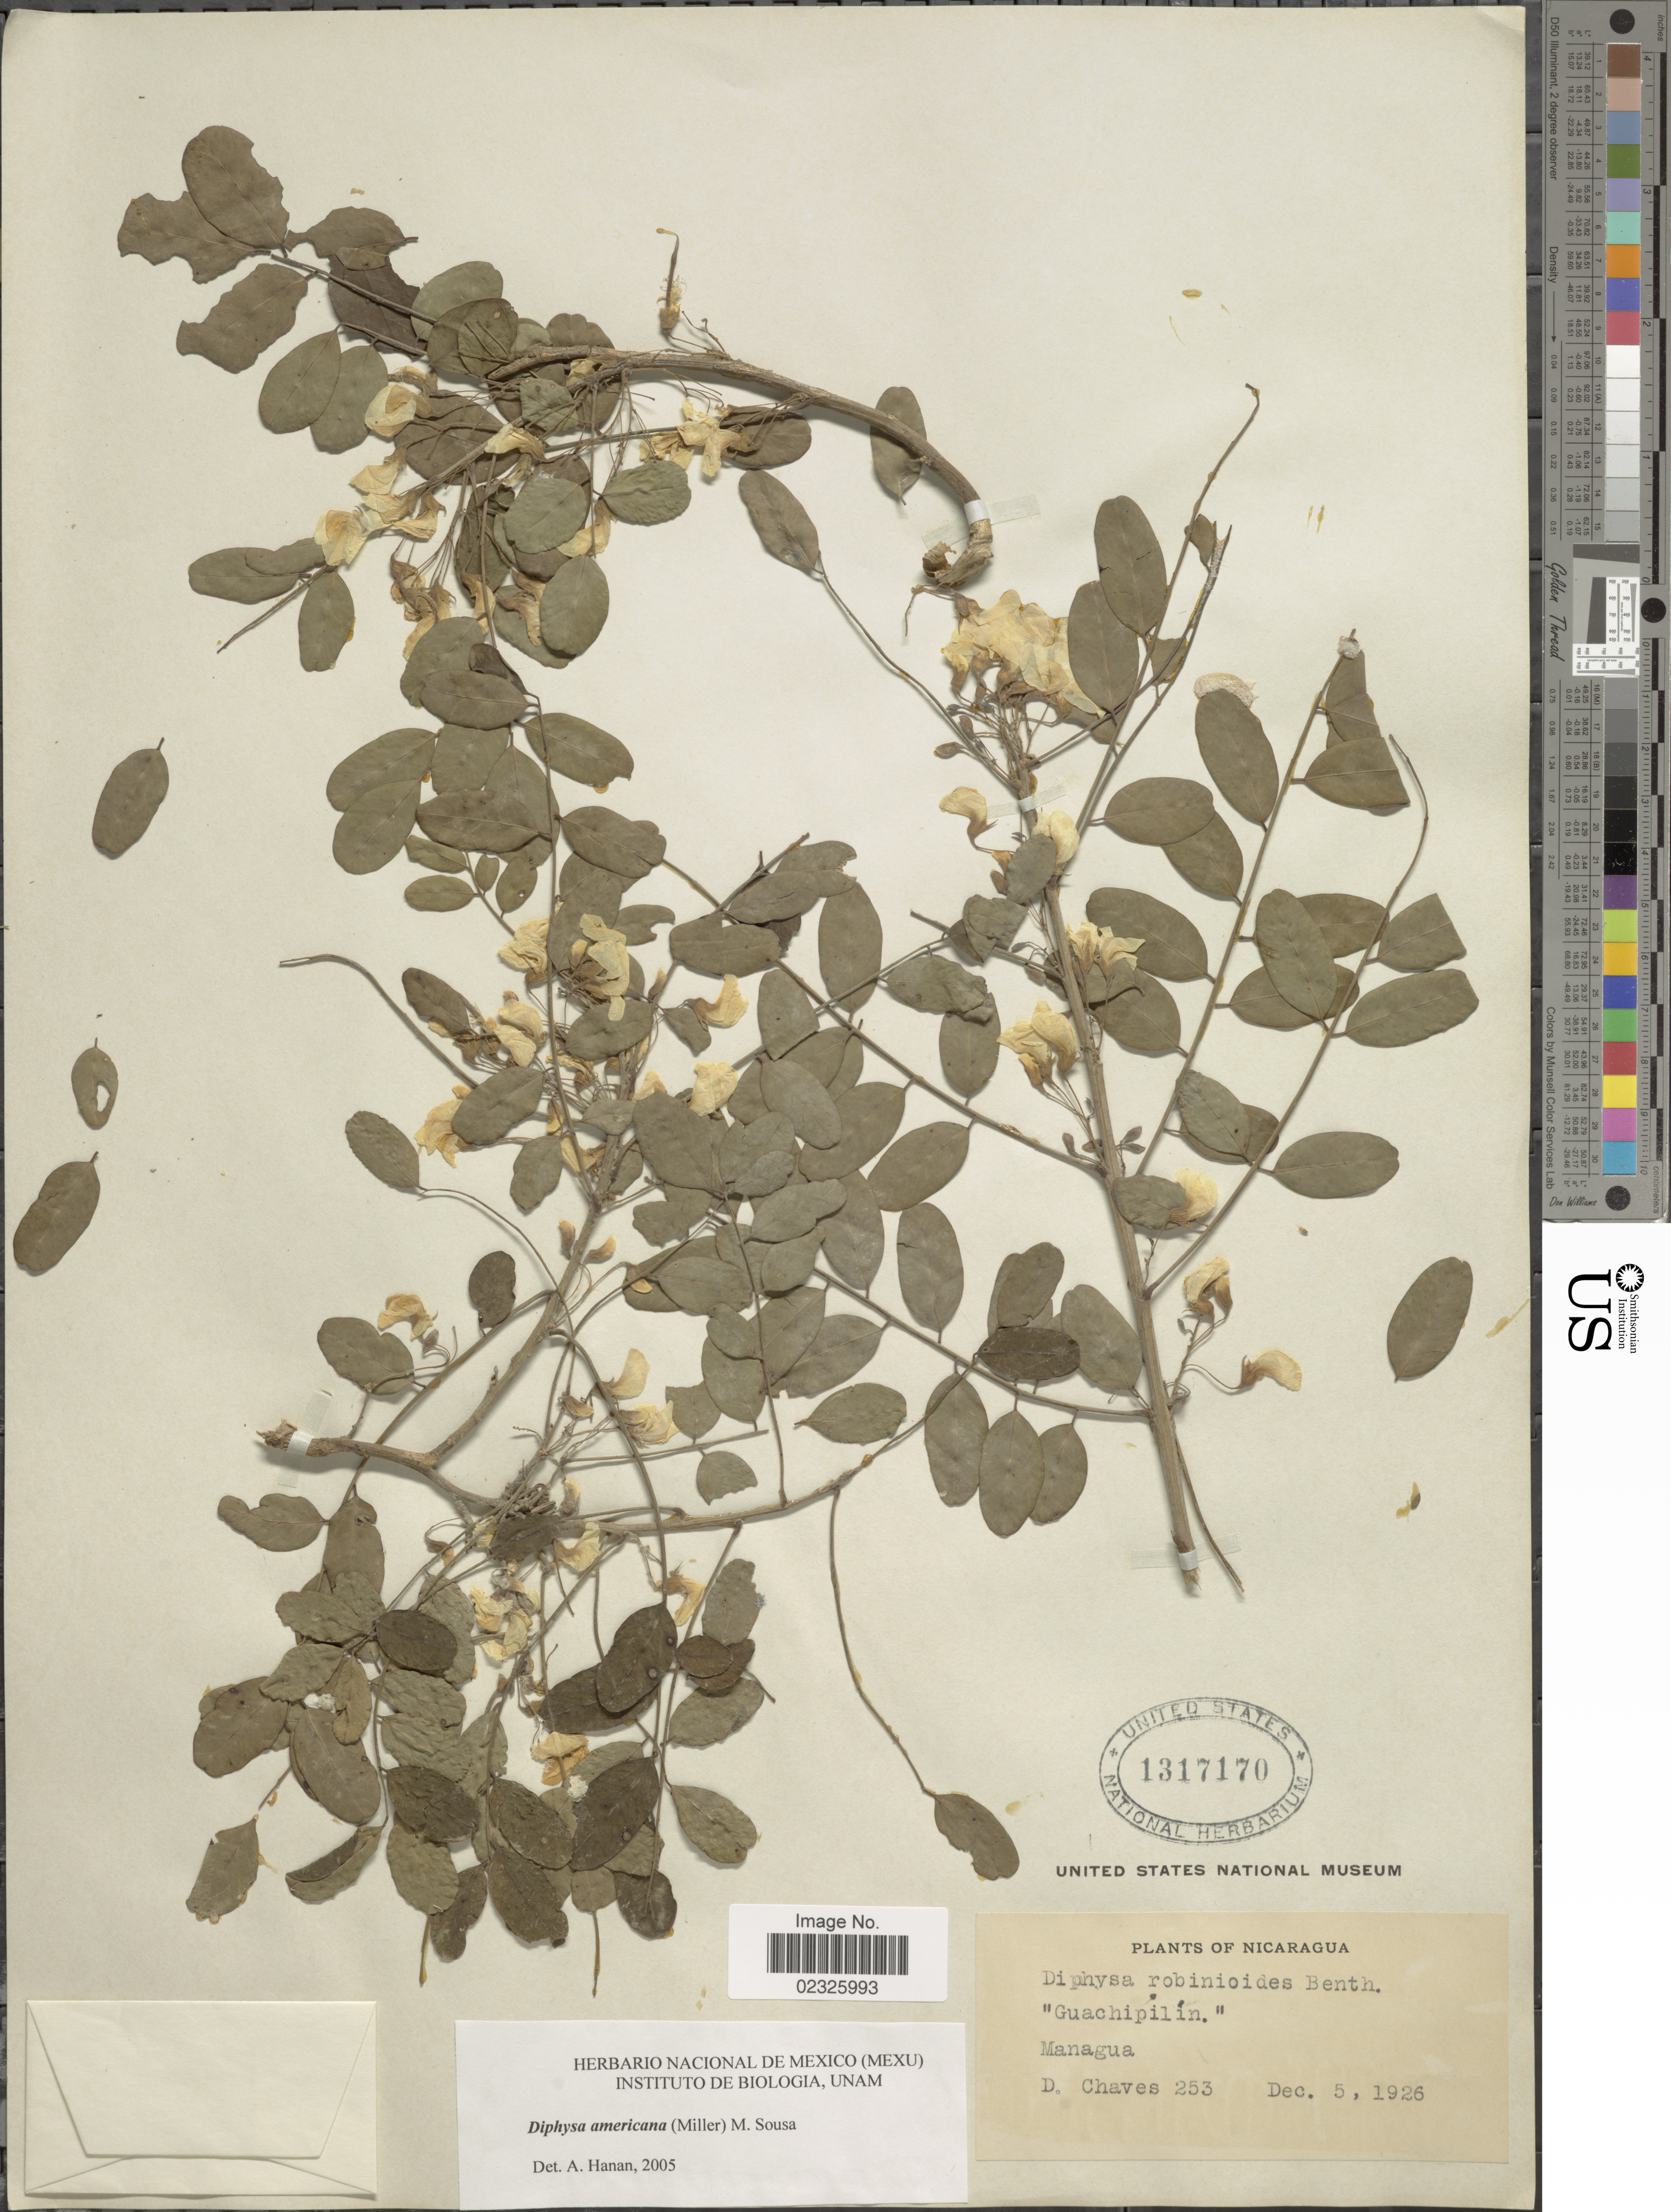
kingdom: Plantae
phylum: Tracheophyta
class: Magnoliopsida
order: Fabales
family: Fabaceae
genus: Diphysa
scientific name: Diphysa americana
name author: (Mill.) M. Sousa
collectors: D. Chaves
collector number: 253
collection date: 1926-12-05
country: Nicaragua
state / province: Managua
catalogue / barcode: US 1317170